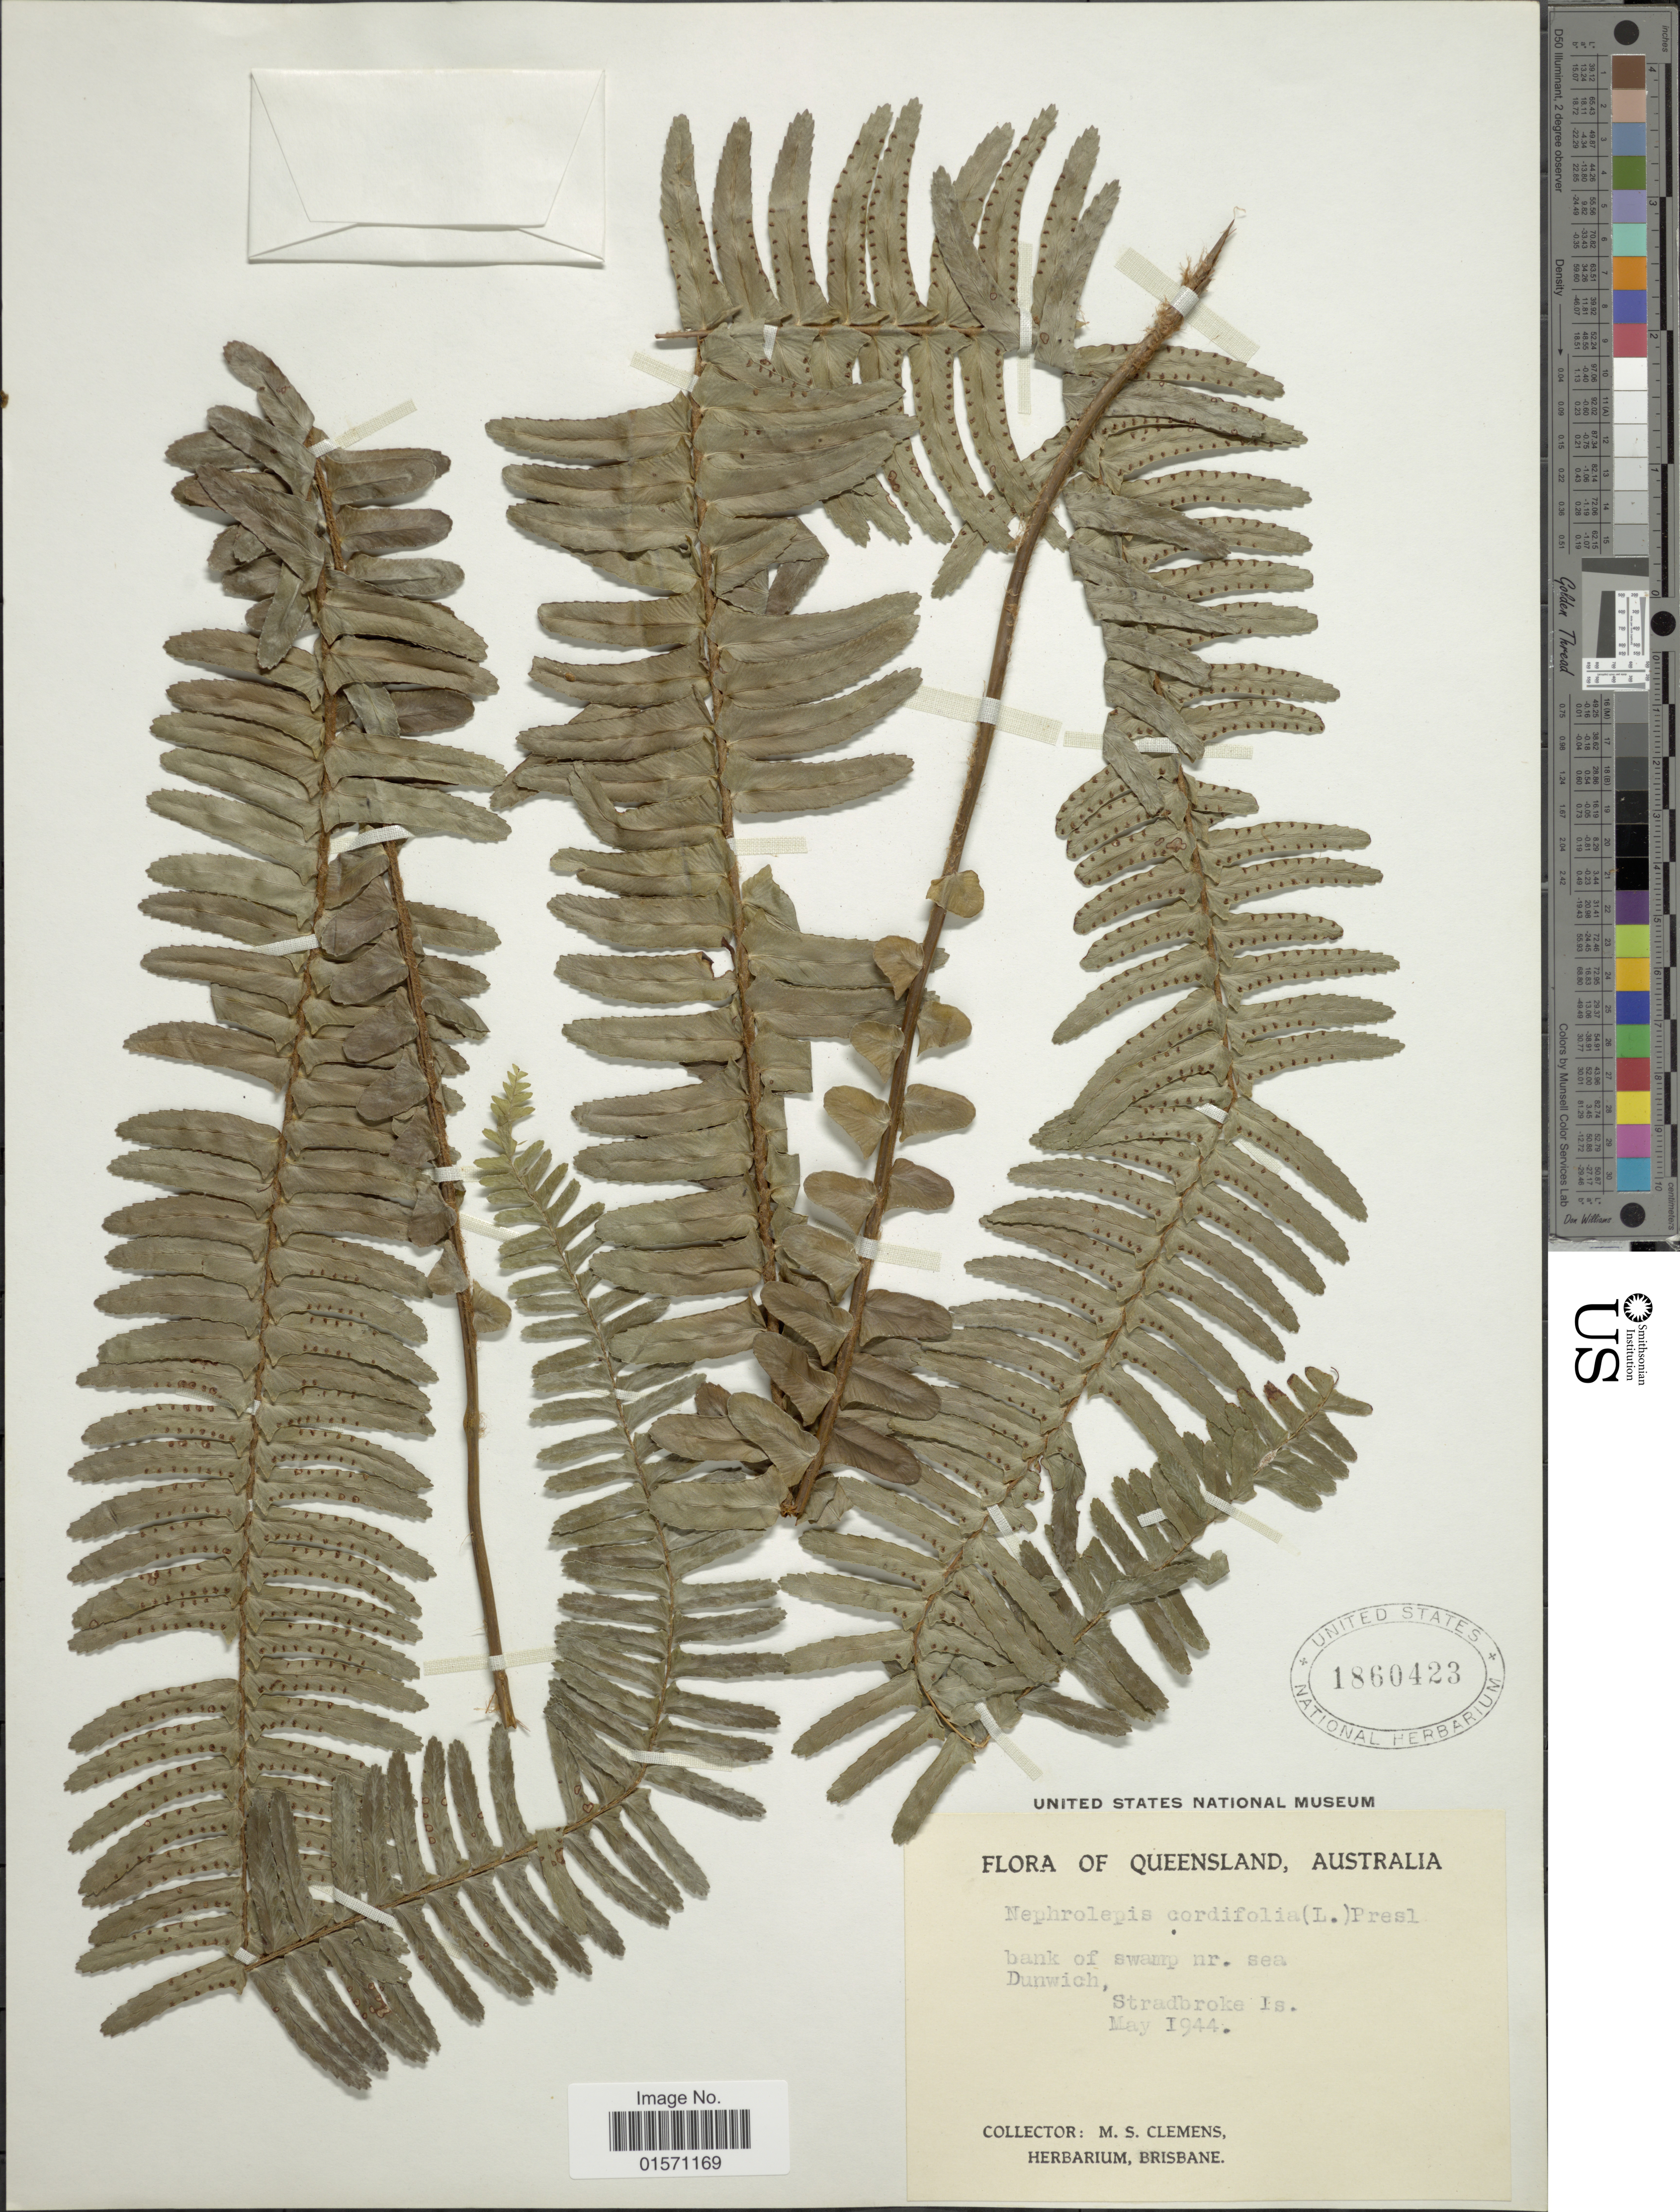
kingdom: Plantae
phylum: Tracheophyta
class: Polypodiopsida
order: Polypodiales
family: Nephrolepidaceae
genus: Nephrolepis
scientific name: Nephrolepis cordifolia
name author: (L.) C. Presl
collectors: M. S. Clemens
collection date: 1944-05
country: Australia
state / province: Queensland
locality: Bank of swamp nr. sea. Dunwich, Stradbroke Is.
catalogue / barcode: US 1860423